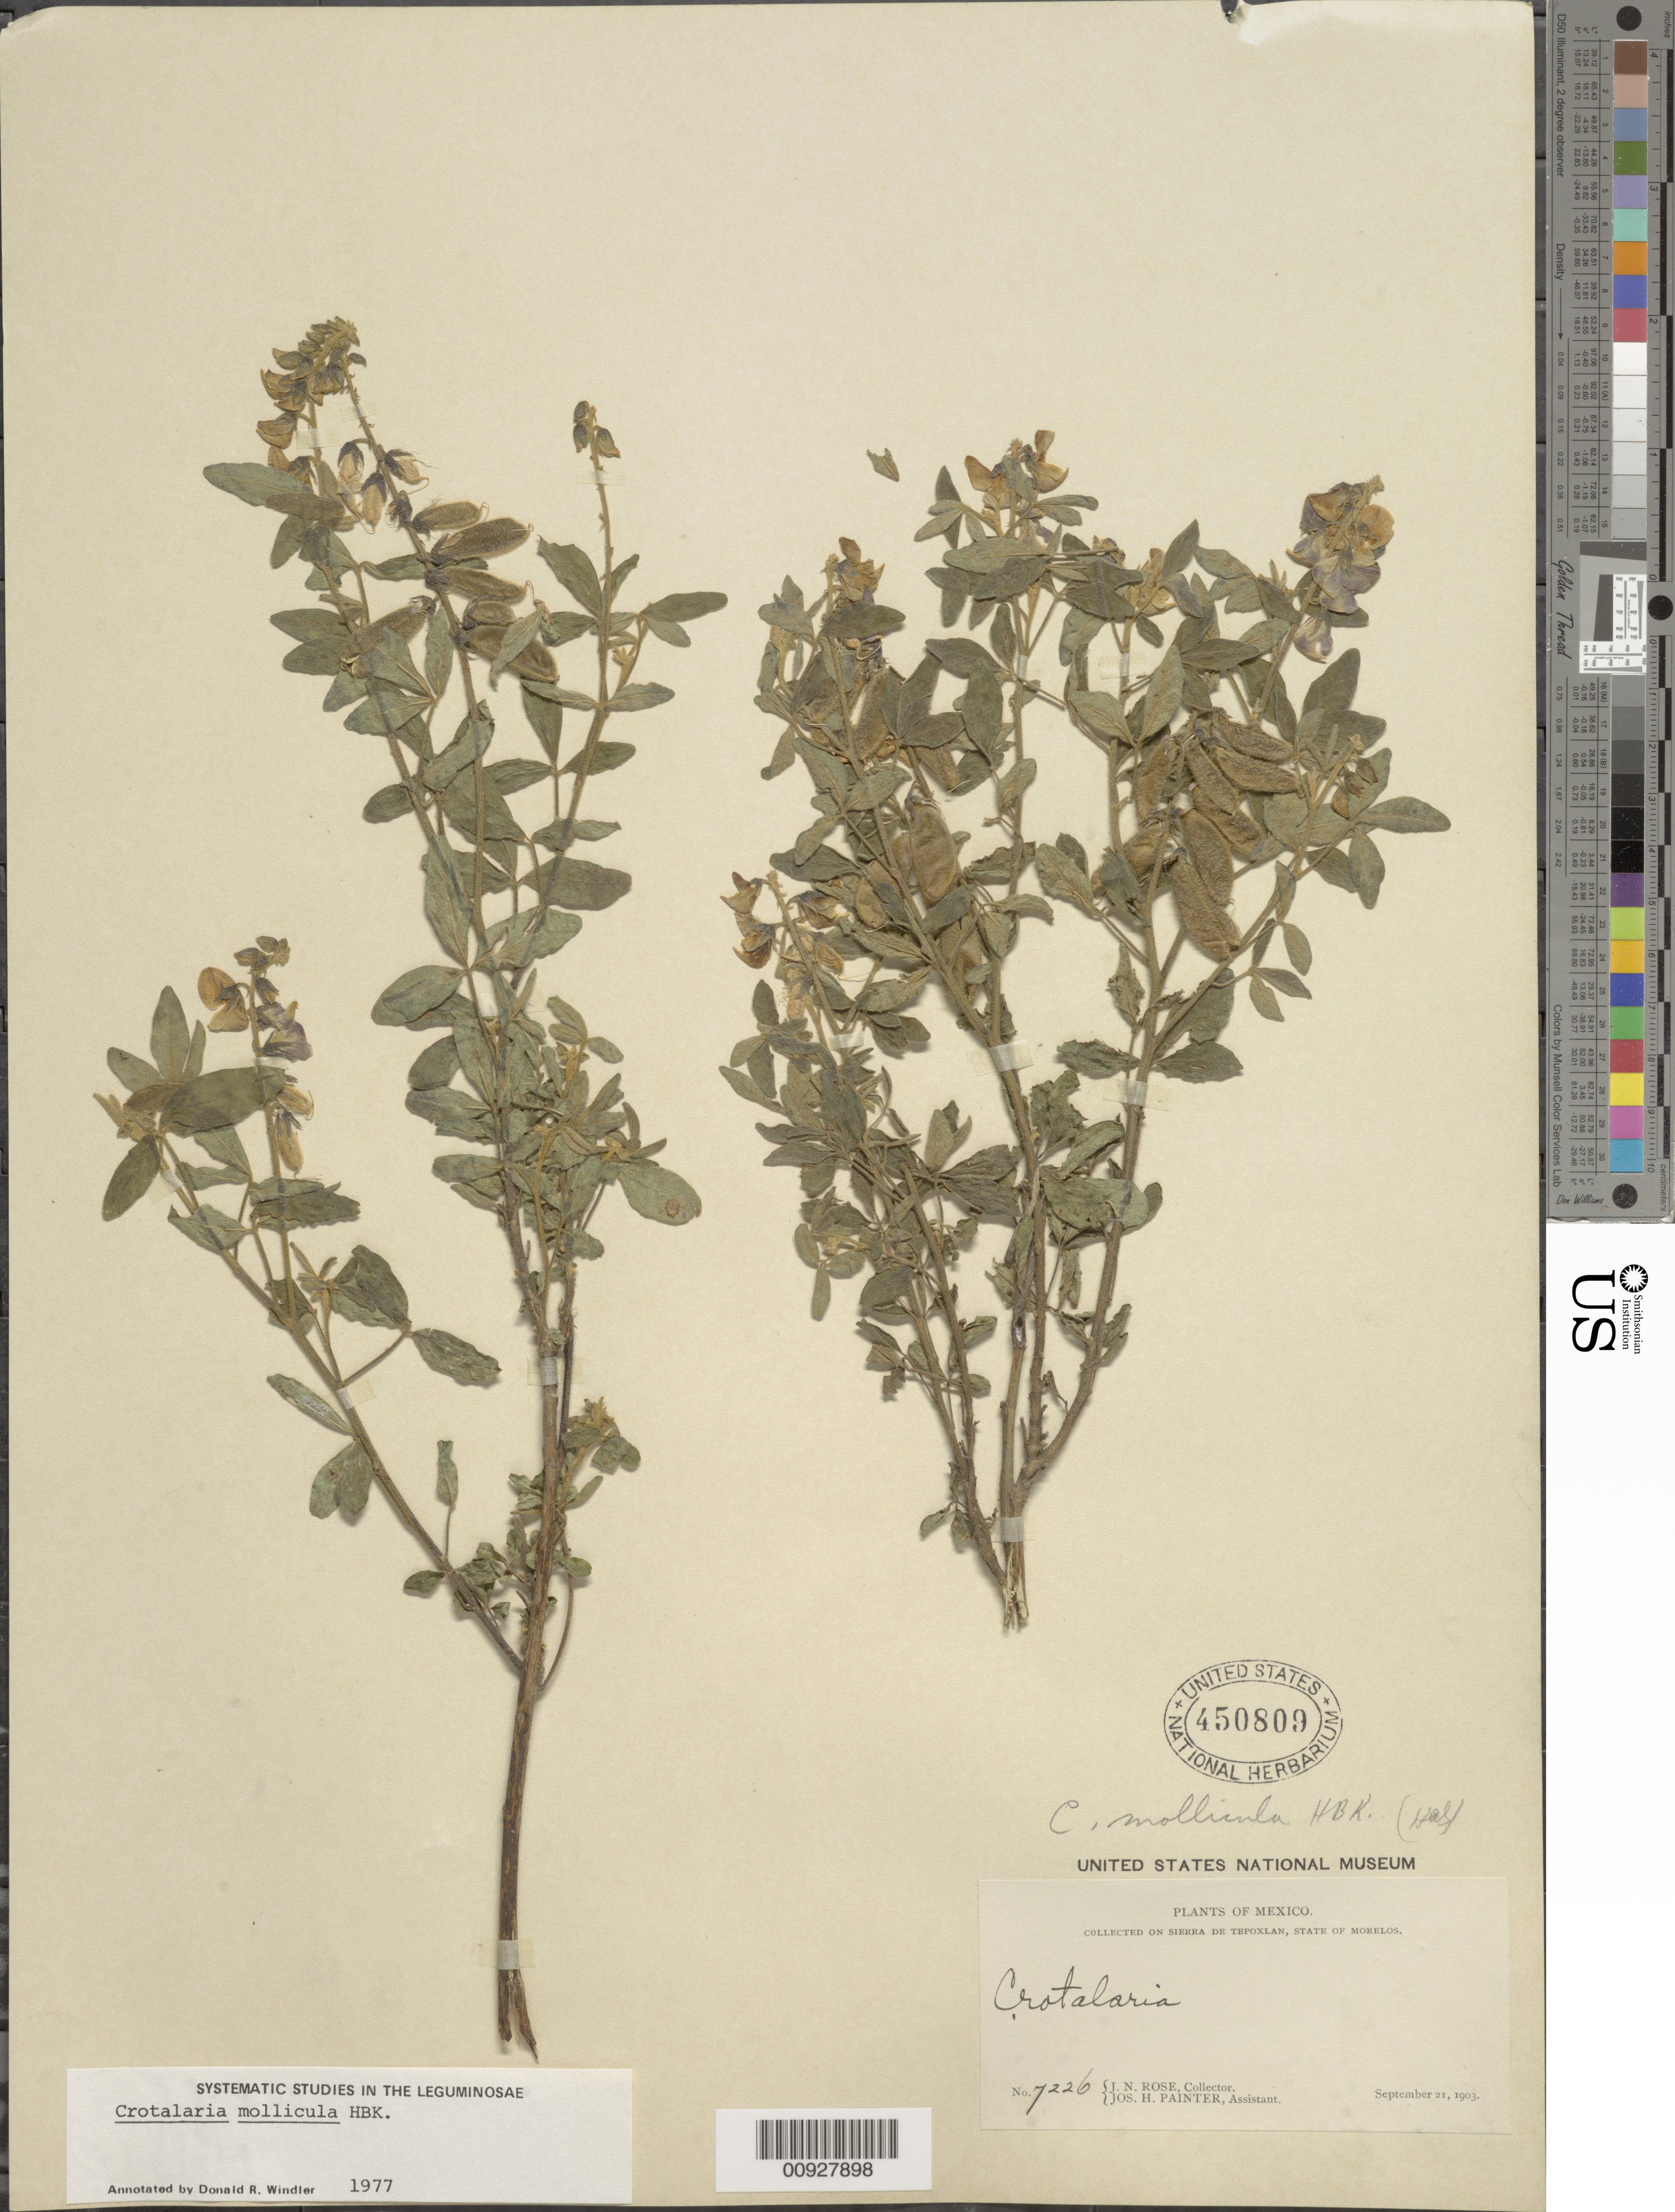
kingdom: Plantae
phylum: Tracheophyta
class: Magnoliopsida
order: Fabales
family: Fabaceae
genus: Crotalaria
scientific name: Crotalaria mollicula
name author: Kunth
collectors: J. N. Rose & J. H. Painter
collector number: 7226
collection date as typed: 21 Sep 1903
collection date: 1903-09-21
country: Mexico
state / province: Morelos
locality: Sierra de Tepoxtlan, State of Morelos.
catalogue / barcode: US 450809